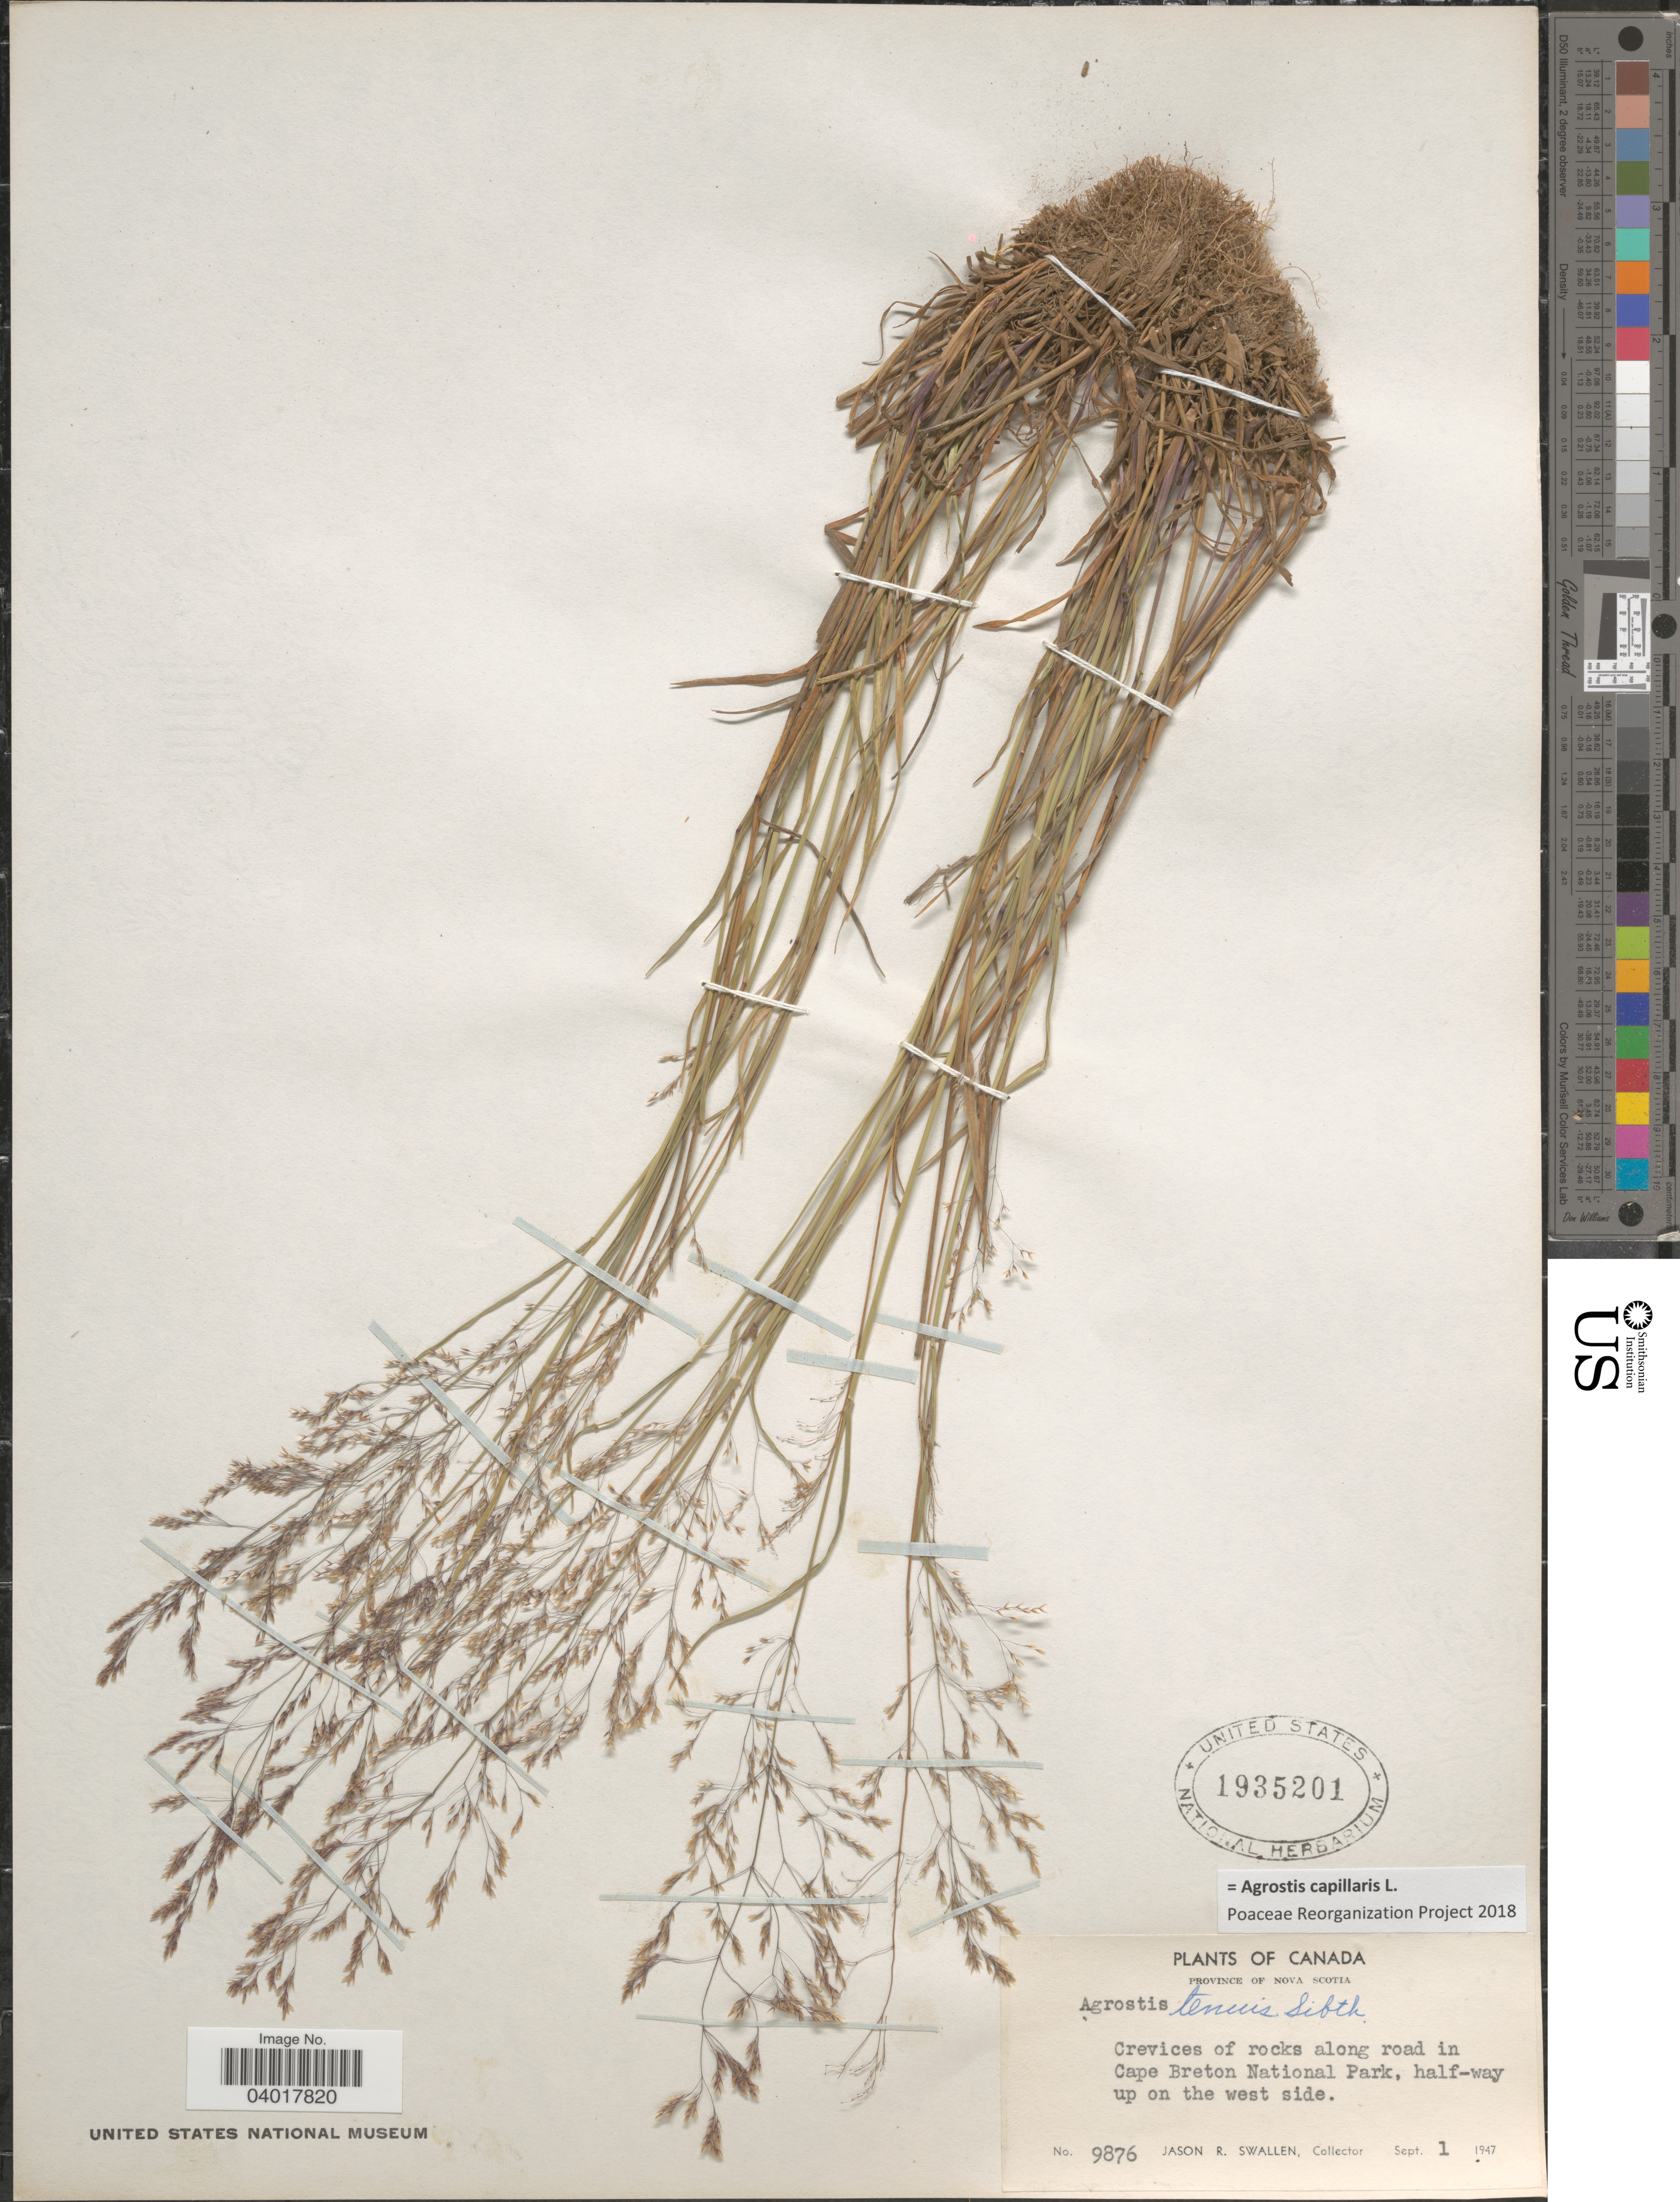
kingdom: Plantae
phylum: Tracheophyta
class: Liliopsida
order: Poales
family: Poaceae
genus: Agrostis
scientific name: Agrostis capillaris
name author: L.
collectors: J. R. Swallen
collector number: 9876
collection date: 1947-09-01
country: Canada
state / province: Nova Scotia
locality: Crevices of rocks along road in Cape Breton National Park, half-way up on the west side.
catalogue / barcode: US 1935201